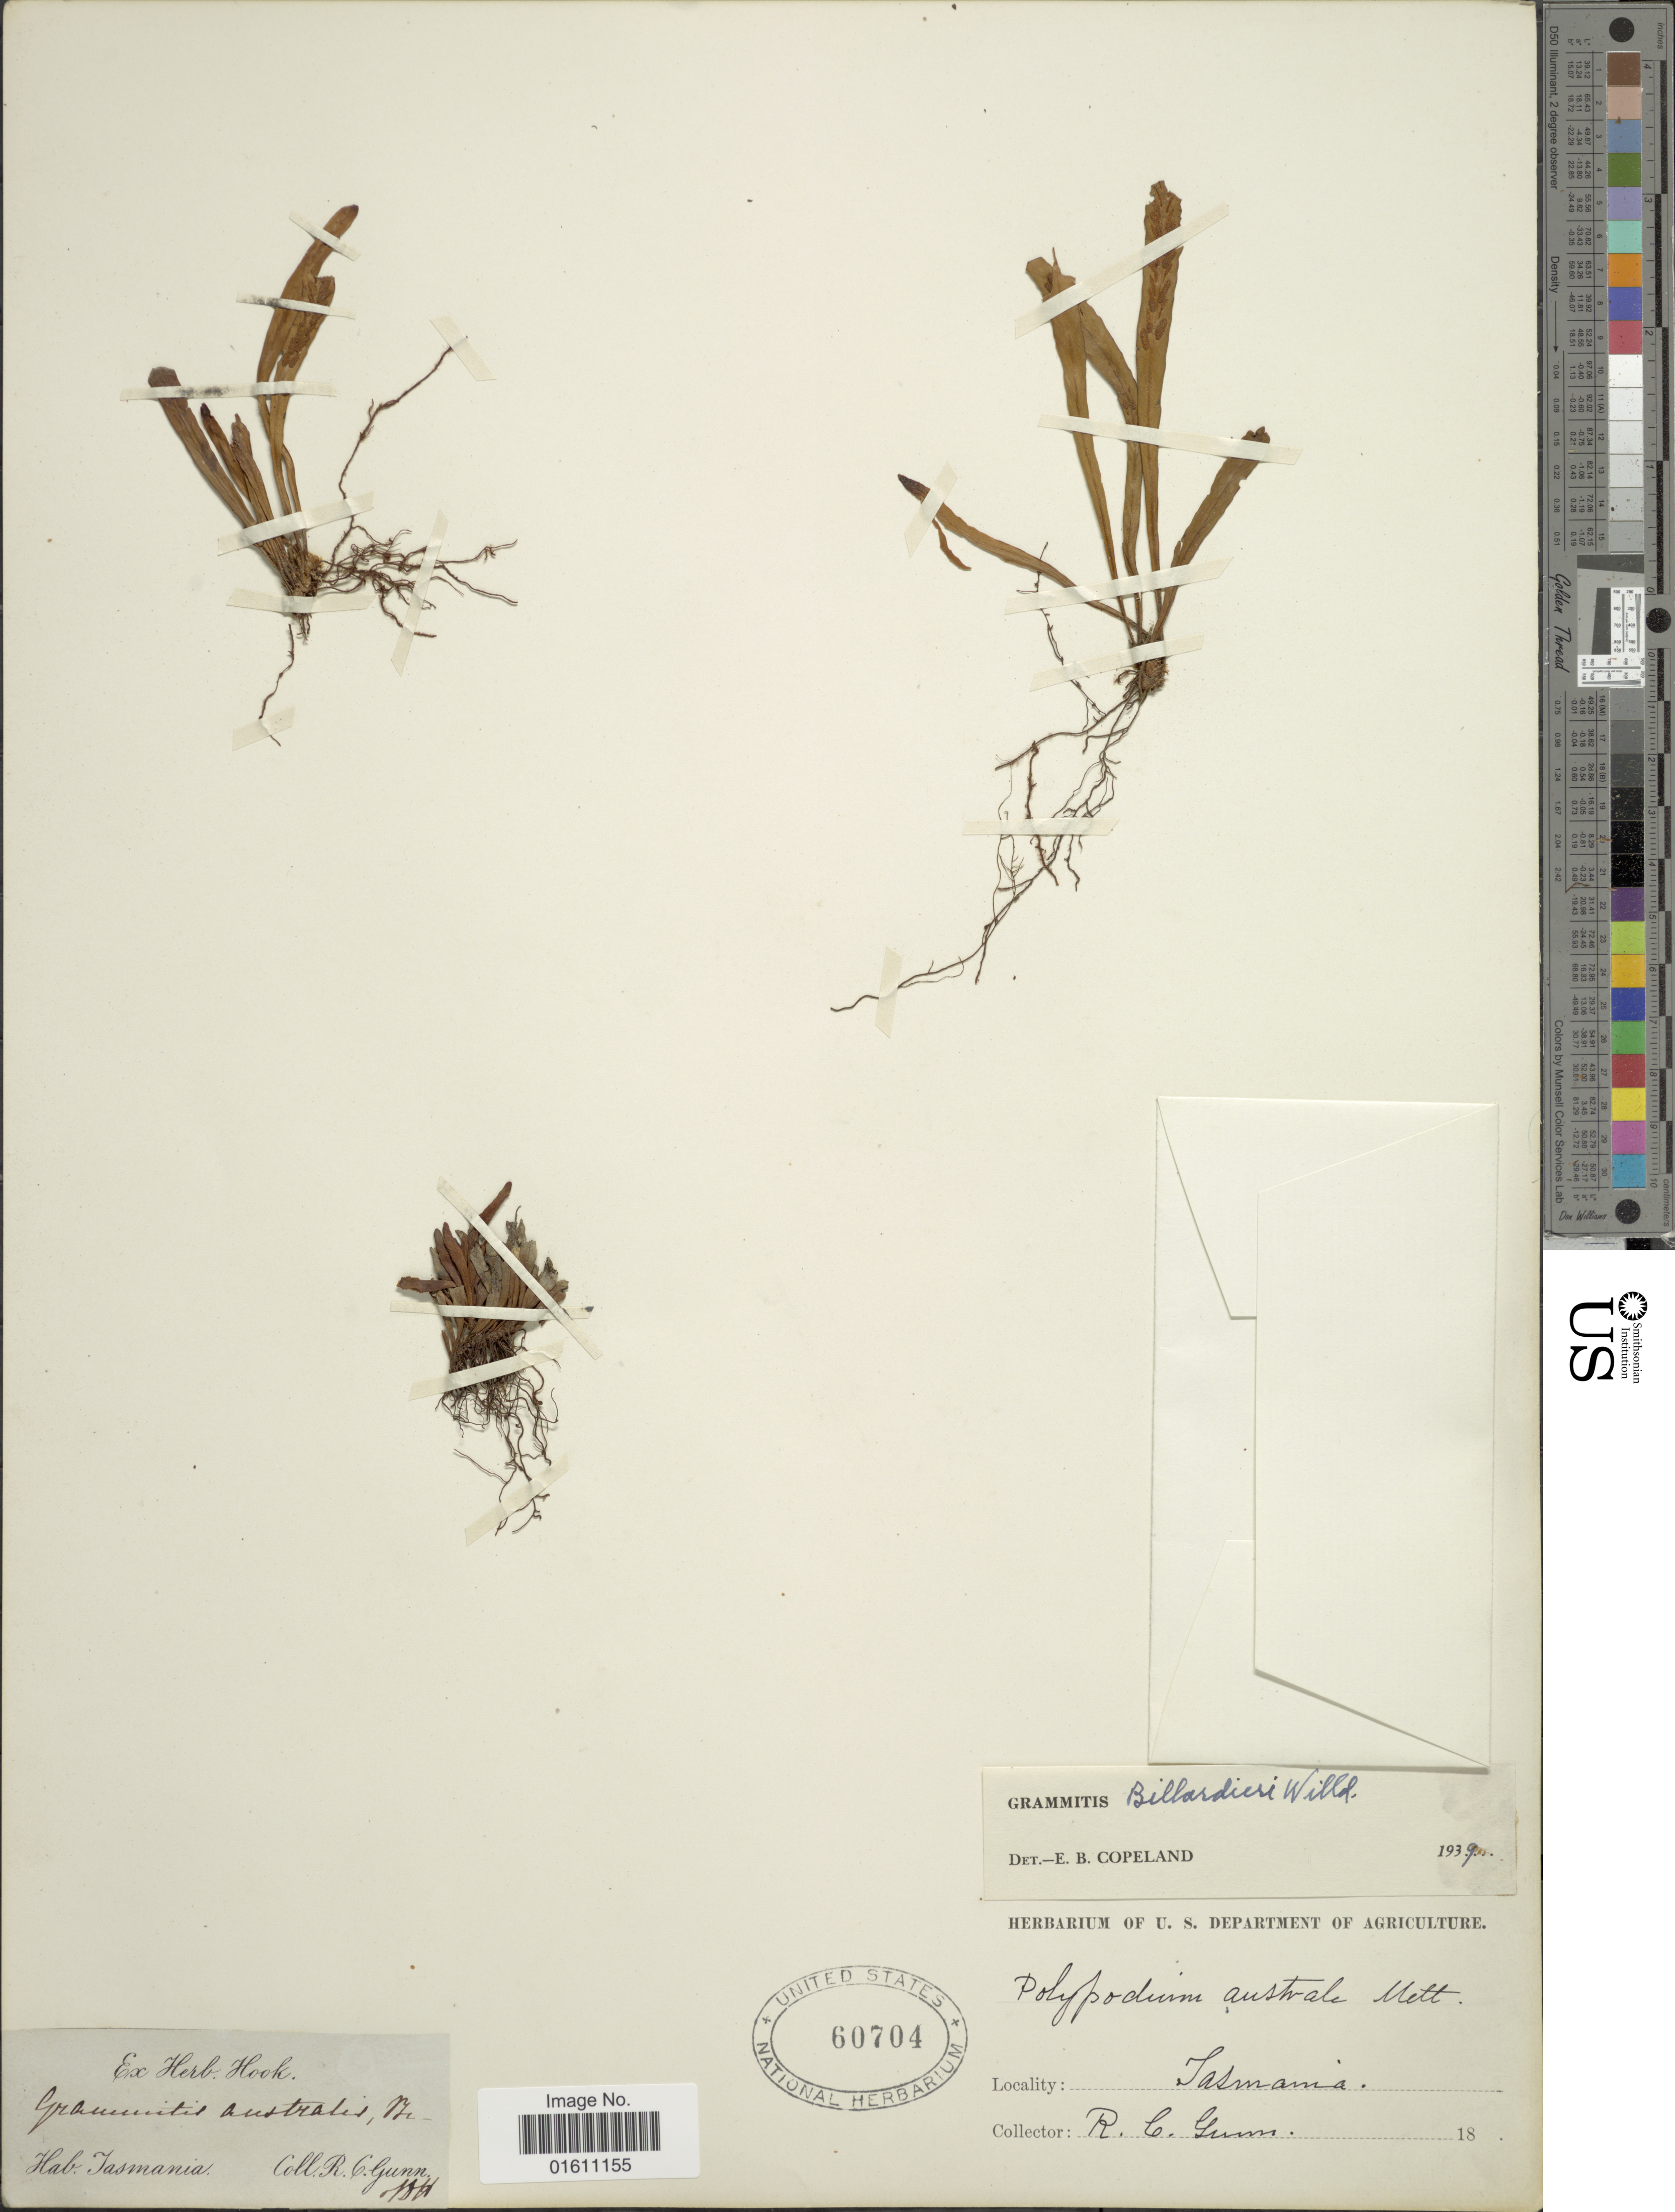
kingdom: Plantae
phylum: Tracheophyta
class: Polypodiopsida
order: Polypodiales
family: Polypodiaceae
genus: Notogrammitis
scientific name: Notogrammitis billardierei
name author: (Willd.) Parris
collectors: R. Gum & -. Hook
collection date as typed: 18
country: Australia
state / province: Tasmania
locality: Tasmania.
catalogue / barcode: US 60704